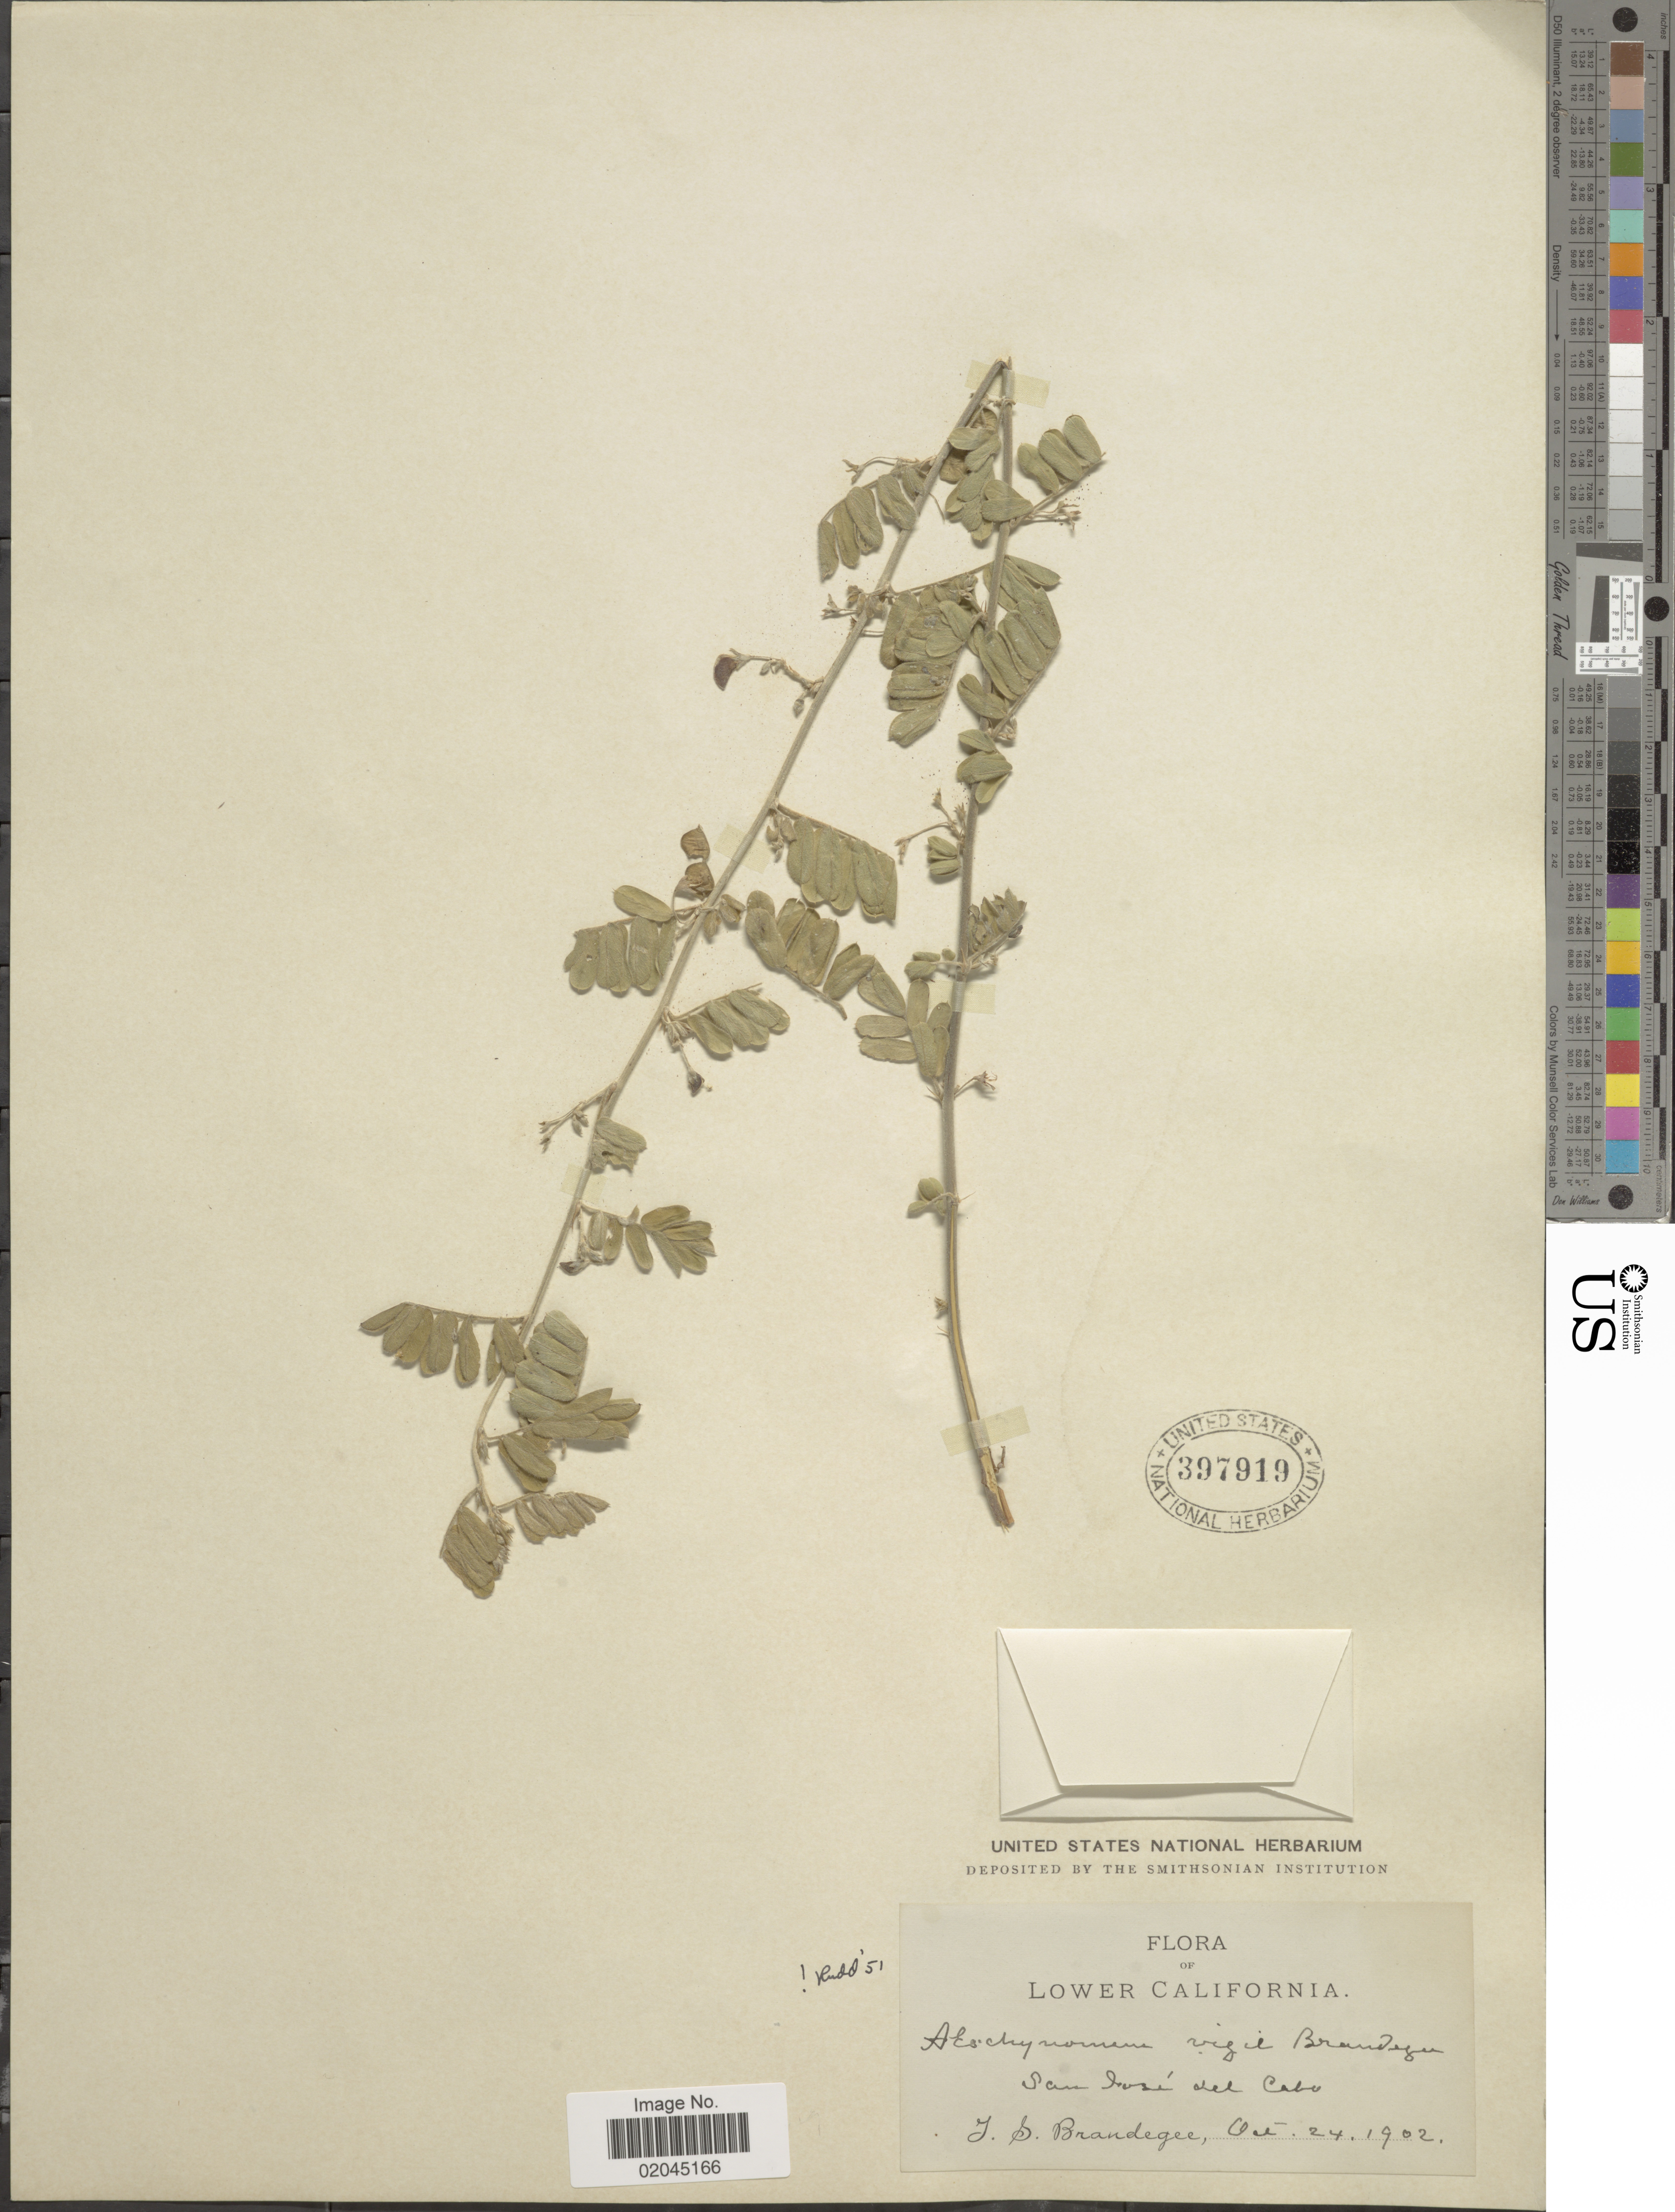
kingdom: Plantae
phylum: Tracheophyta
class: Magnoliopsida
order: Fabales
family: Fabaceae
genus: Aeschynomene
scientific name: Aeschynomene vigil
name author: Brandegee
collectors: T. S. Brandegee (herbarium)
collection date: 1902-10-24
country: Mexico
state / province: Baja California Sur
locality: Lower California, San José del Cabo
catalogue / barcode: US 397919